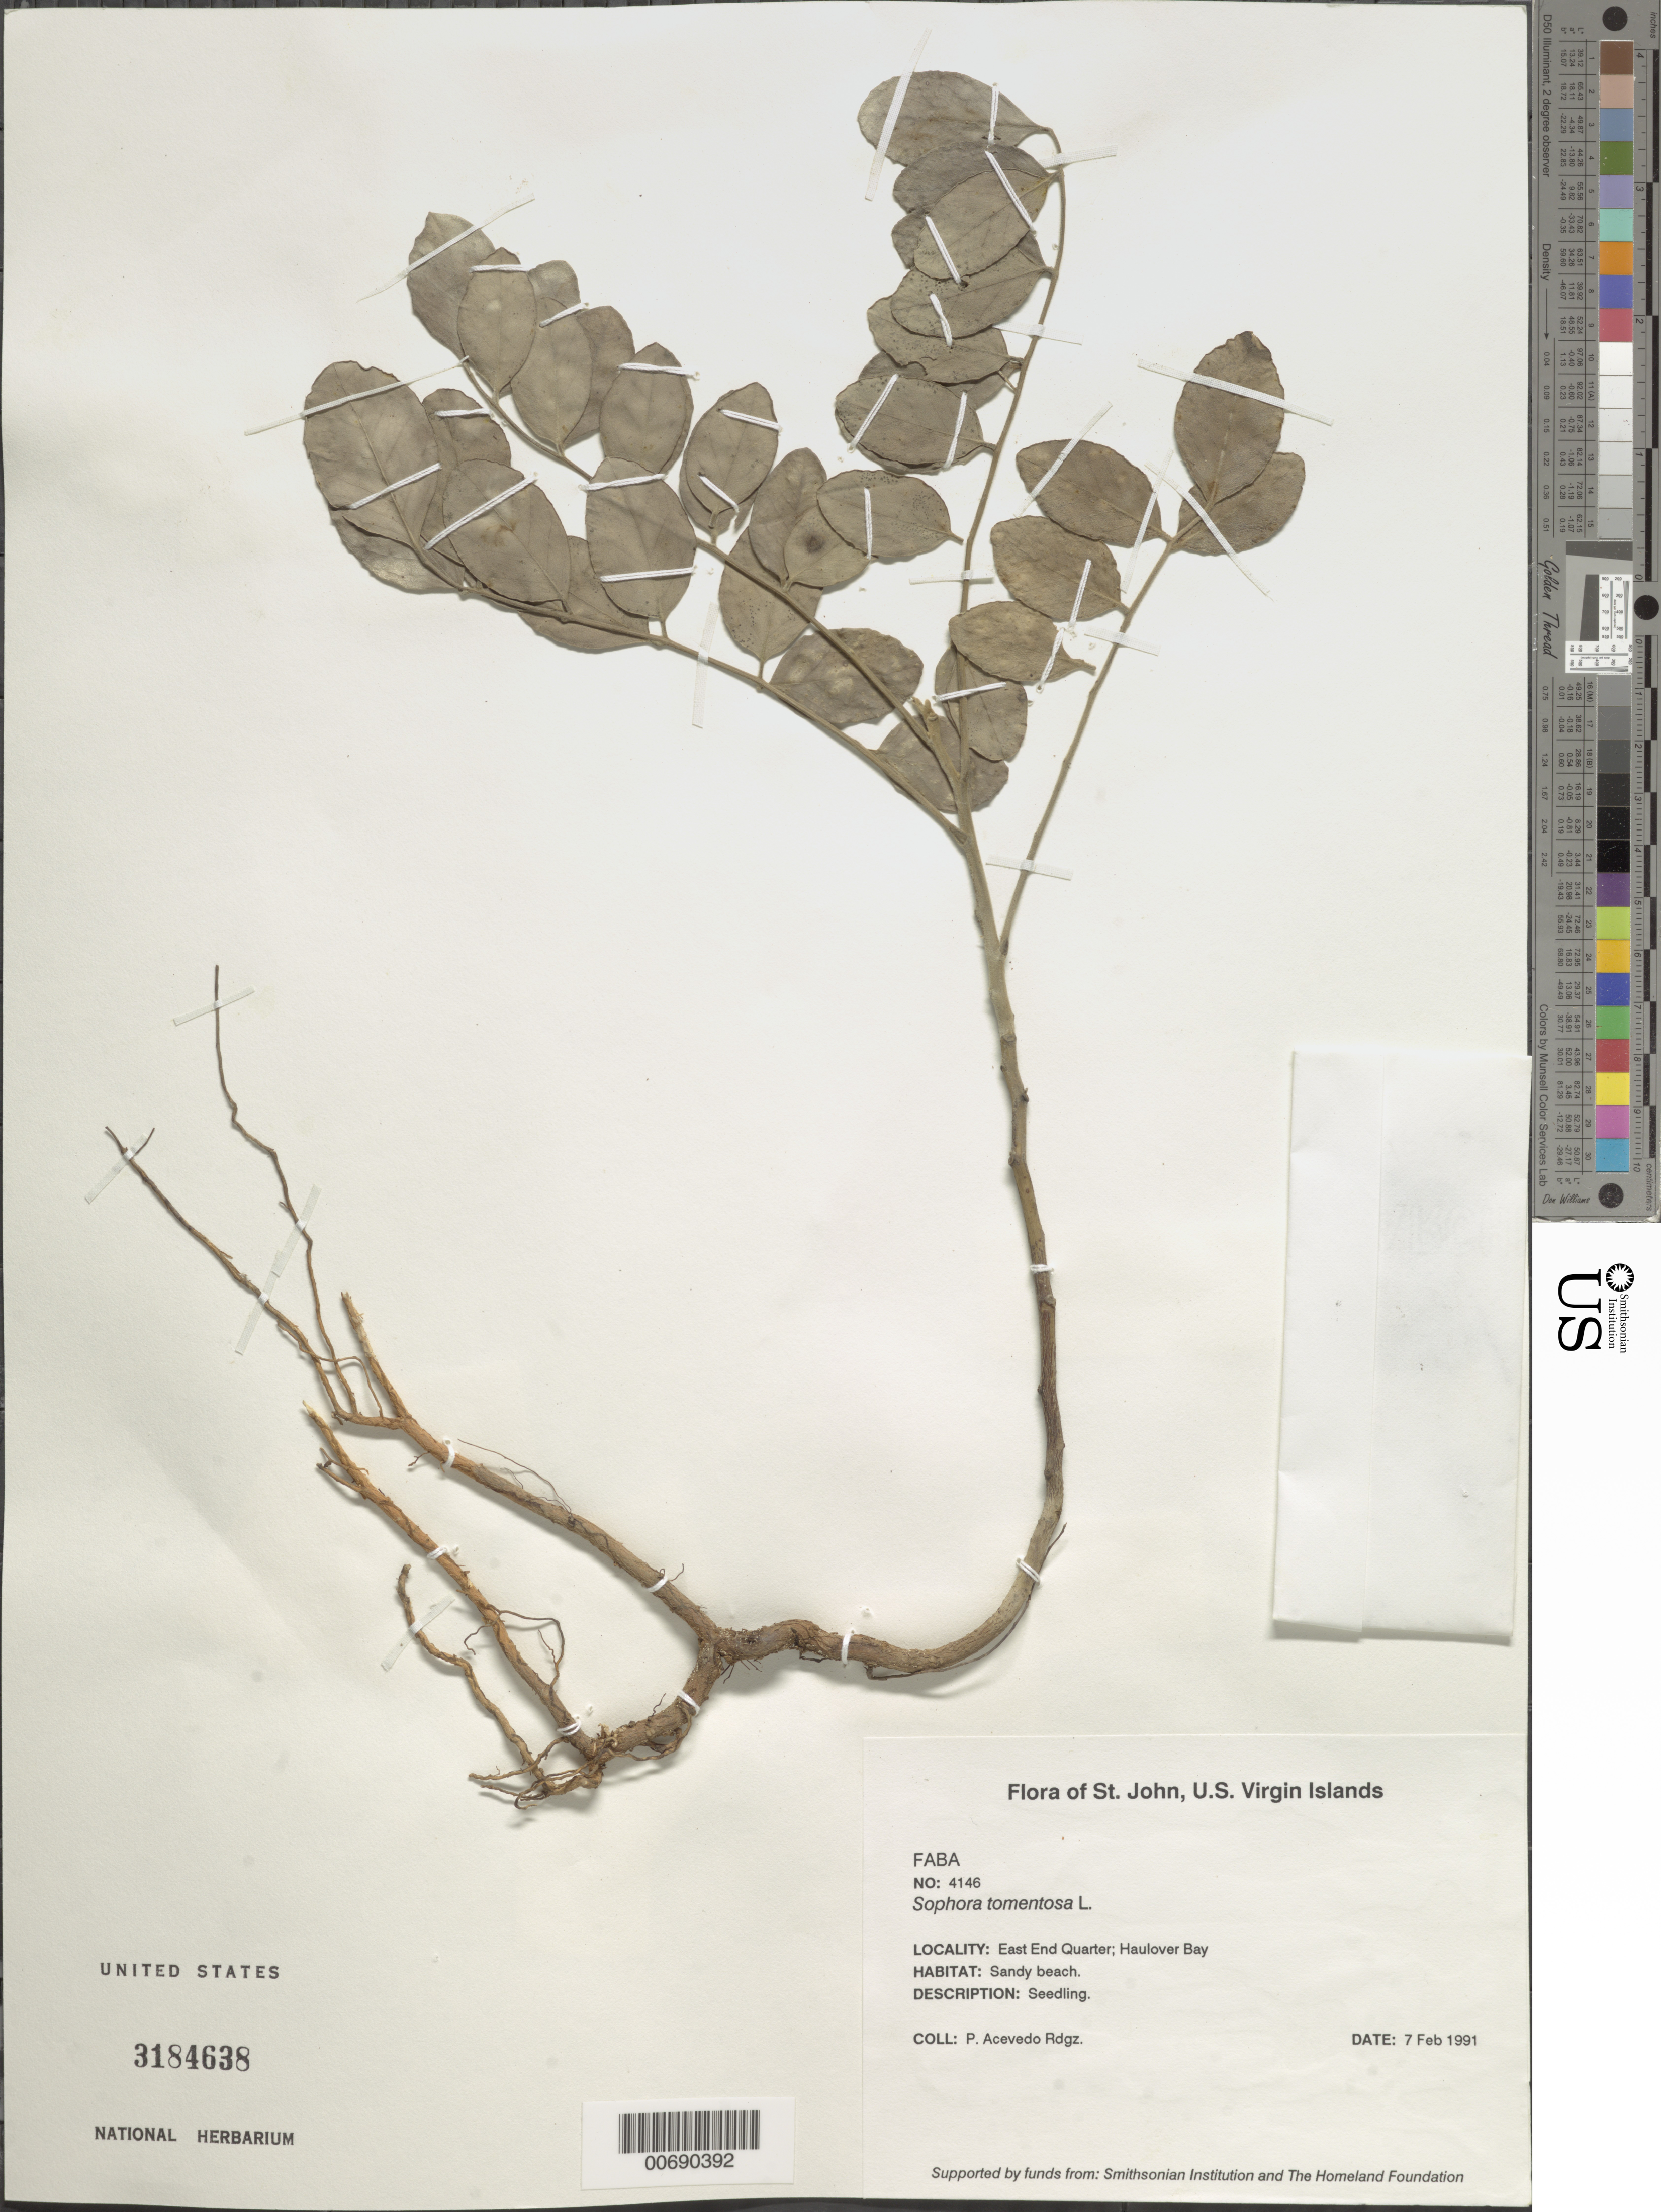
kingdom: Plantae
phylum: Tracheophyta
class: Magnoliopsida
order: Fabales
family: Fabaceae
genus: Sophora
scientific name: Sophora tomentosa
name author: L.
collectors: P. Acevedo-Rodr.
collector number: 4146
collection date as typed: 07 Feb 1991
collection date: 1991-02-07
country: U.S. Virgin Islands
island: St. John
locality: East End Quarter; Haulover Bay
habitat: Sandy beach.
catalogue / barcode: US 3184638